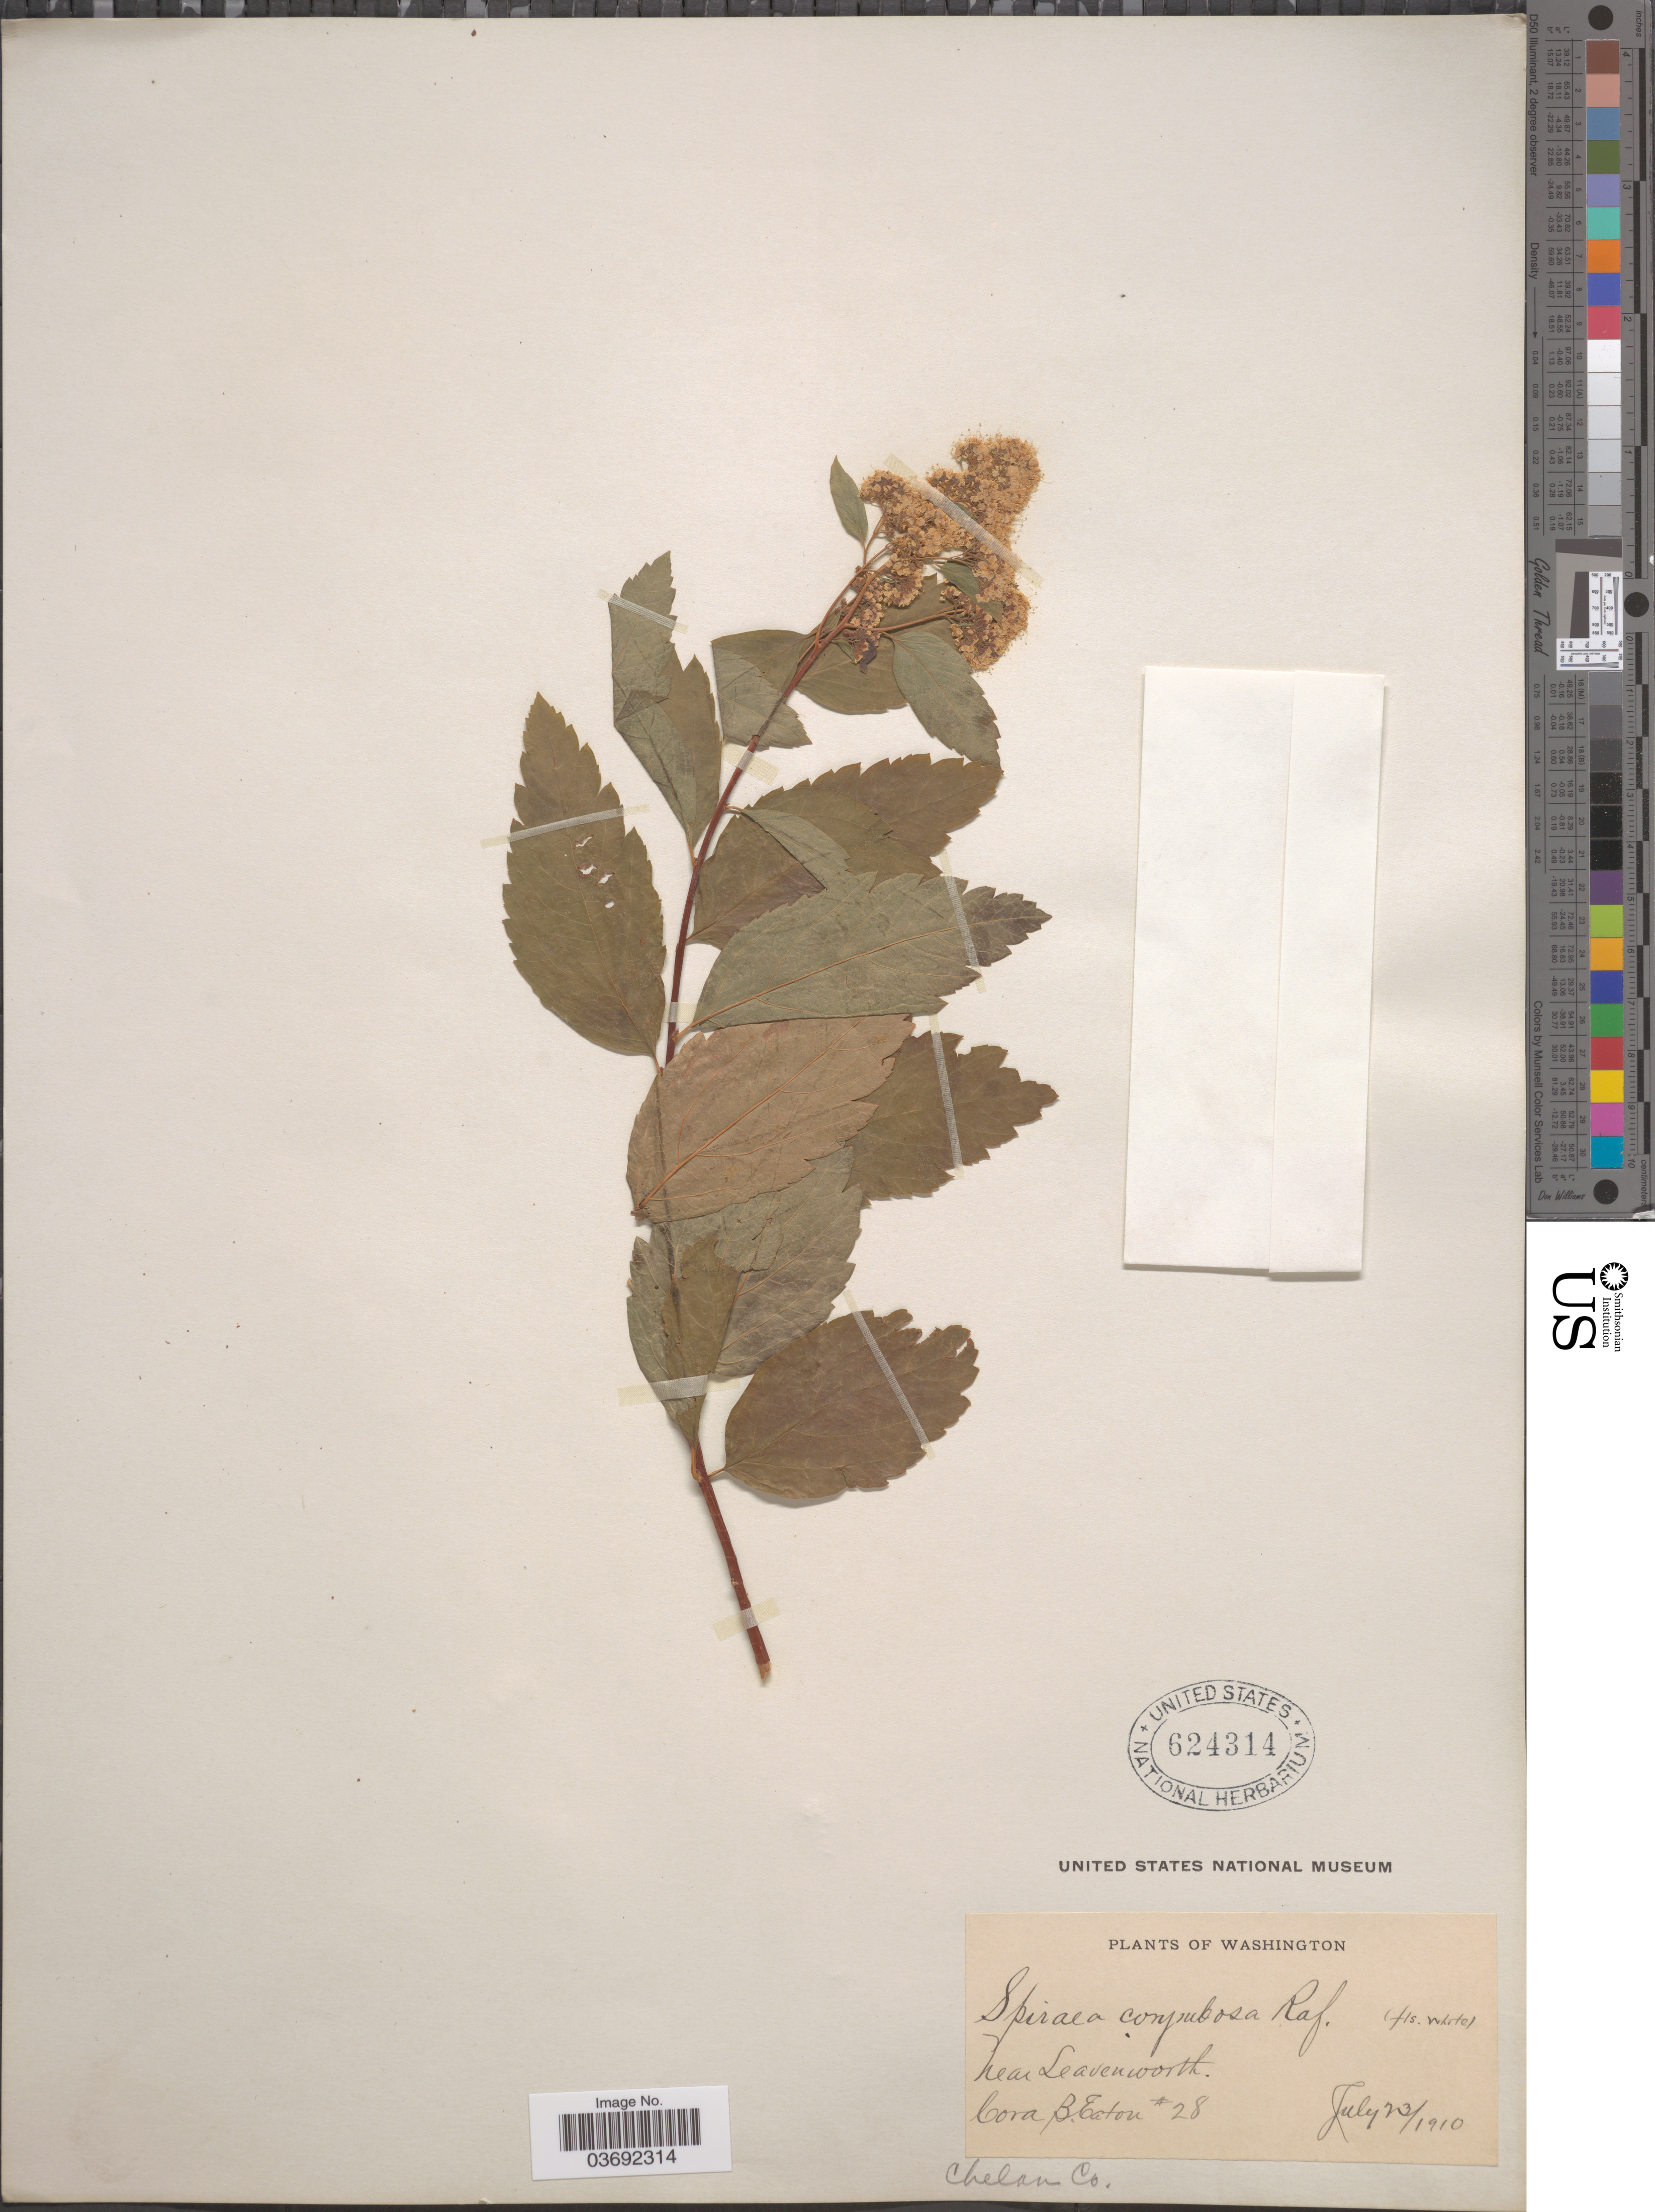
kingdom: Plantae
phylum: Tracheophyta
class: Magnoliopsida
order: Rosales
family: Rosaceae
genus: Spiraea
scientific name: Spiraea corymbosa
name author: Raf.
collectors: C. Eaton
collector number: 28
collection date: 1910-07-23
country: United States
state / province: Washington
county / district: Chelan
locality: Near Leavenworth. Chelan Co.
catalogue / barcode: US 624314